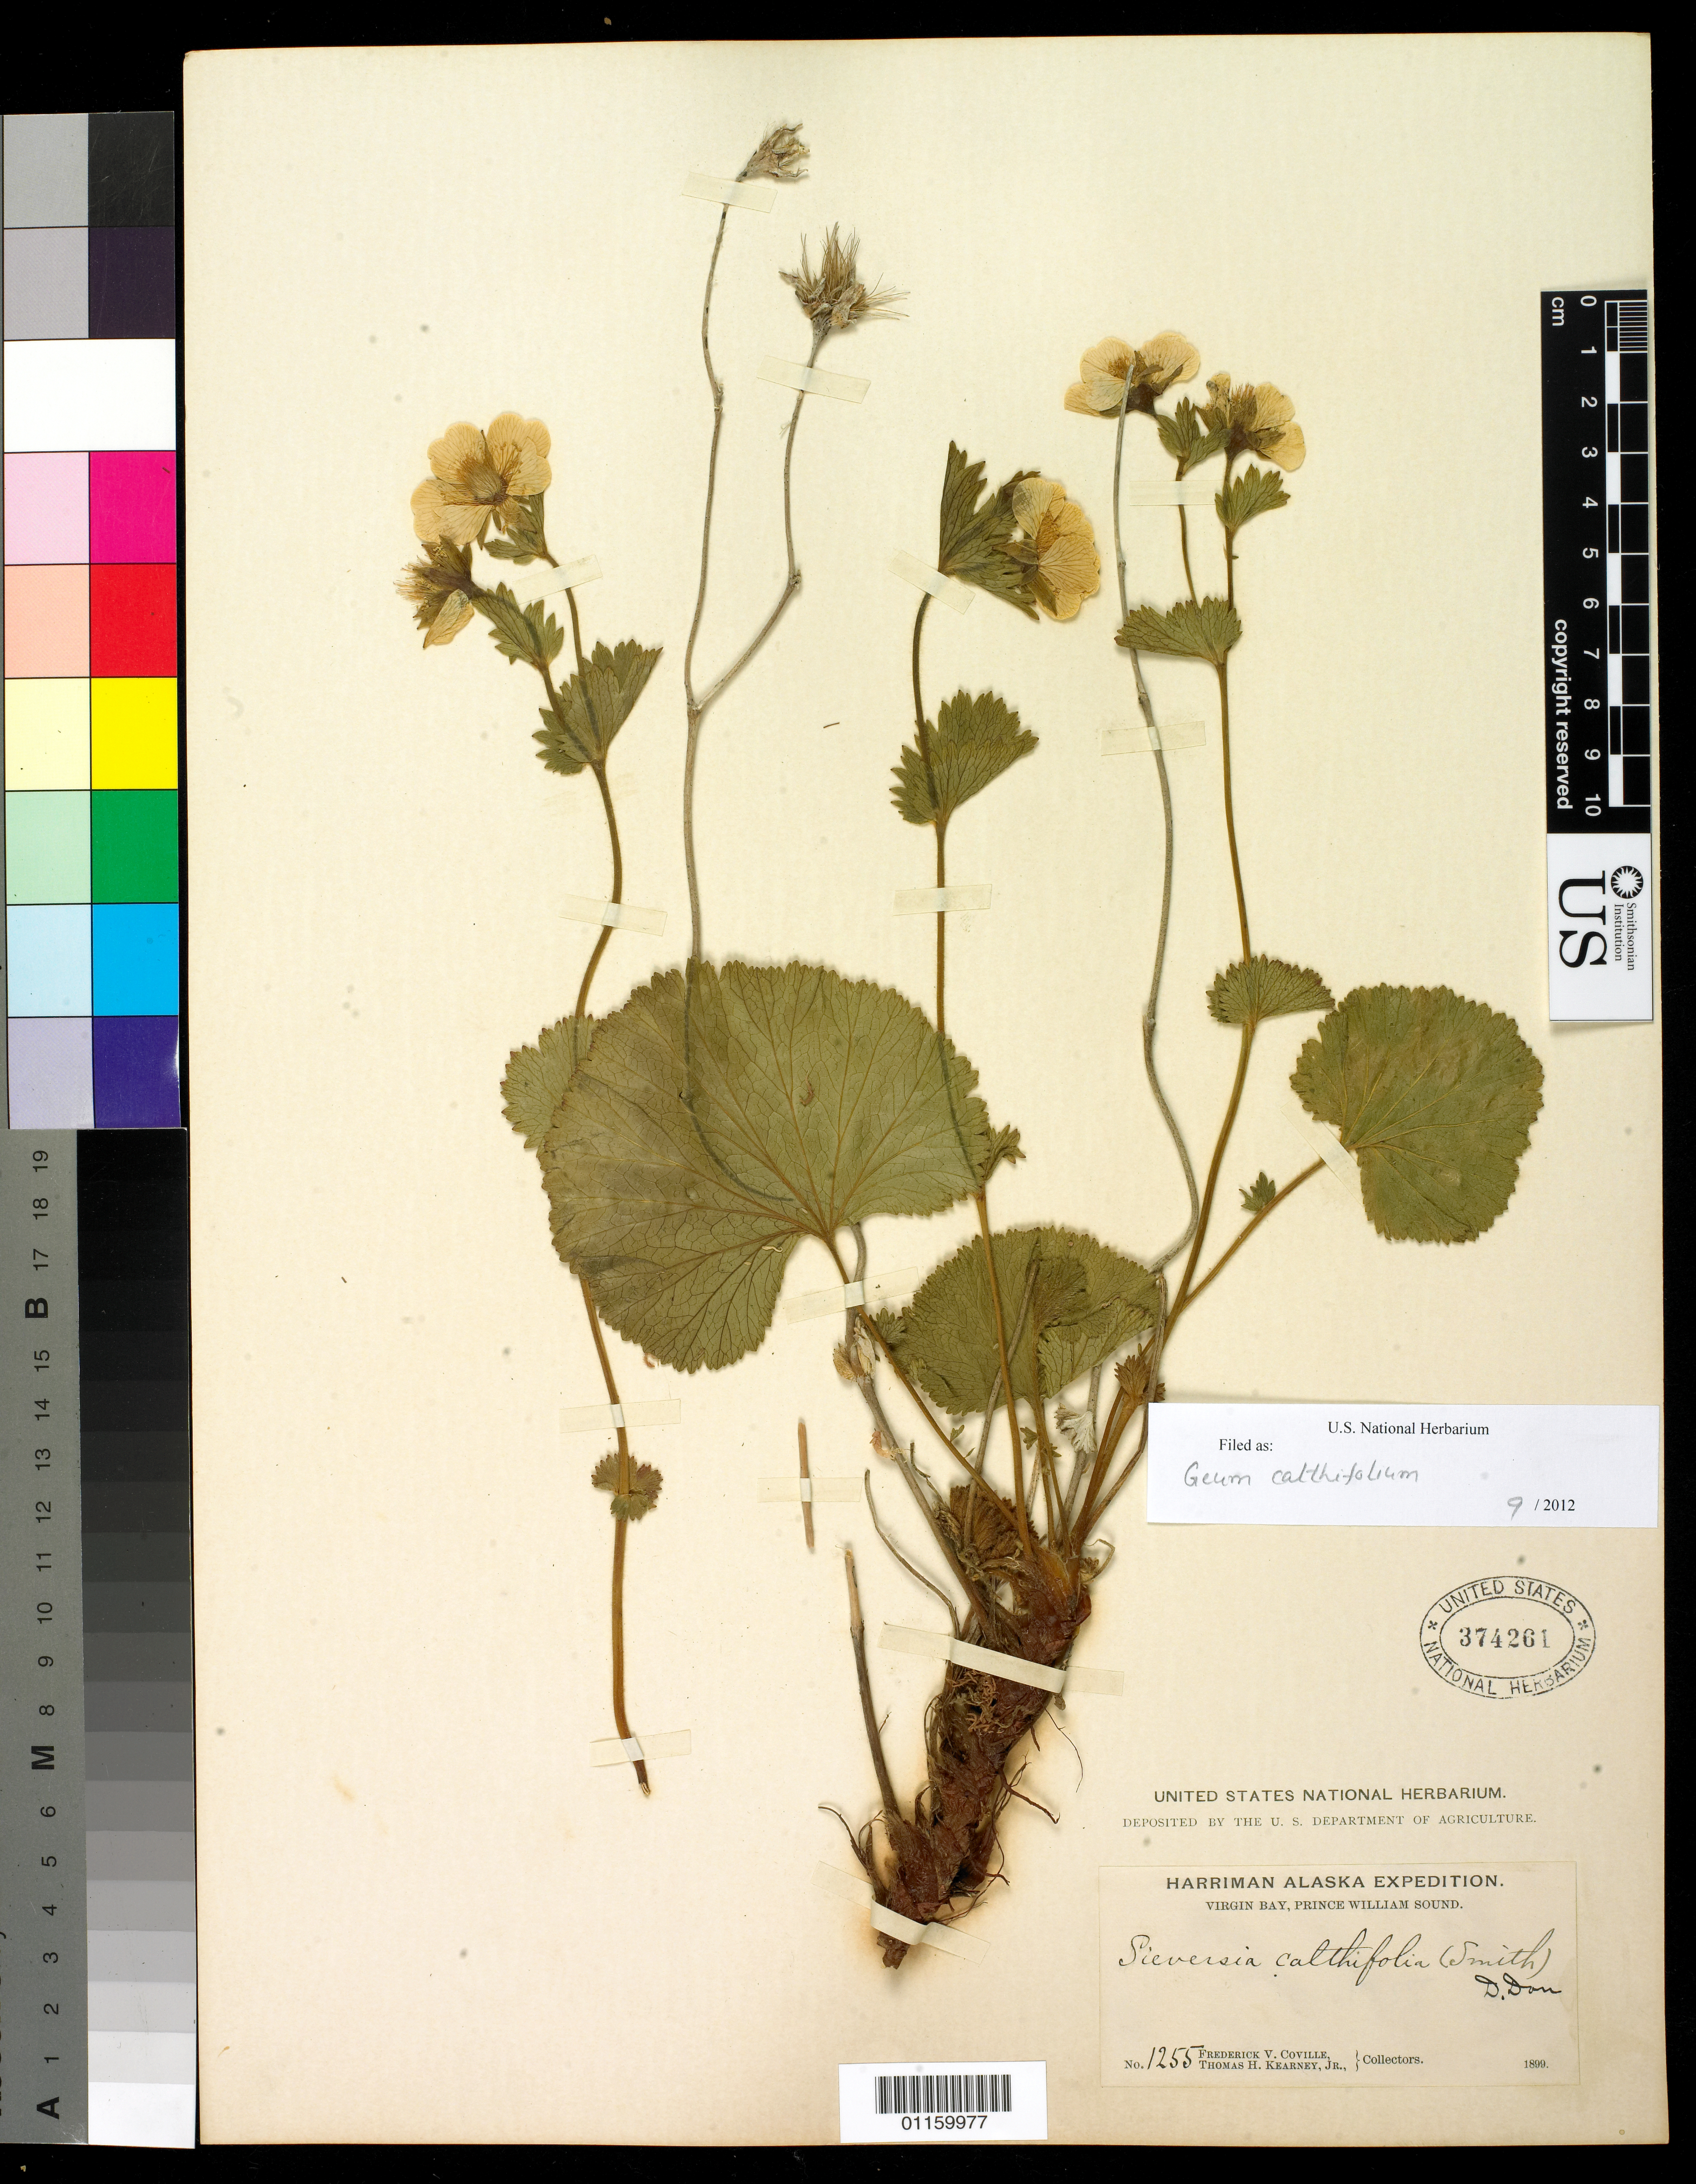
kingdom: Plantae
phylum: Tracheophyta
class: Magnoliopsida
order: Rosales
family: Rosaceae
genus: Geum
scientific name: Geum calthifolium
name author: Menzies ex Sm.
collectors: F. V. Coville & T. H. Kearney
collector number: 1255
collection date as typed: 1899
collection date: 1899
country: United States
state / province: Alaska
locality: Virgin Bay, Prince William Sound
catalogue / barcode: US 374261